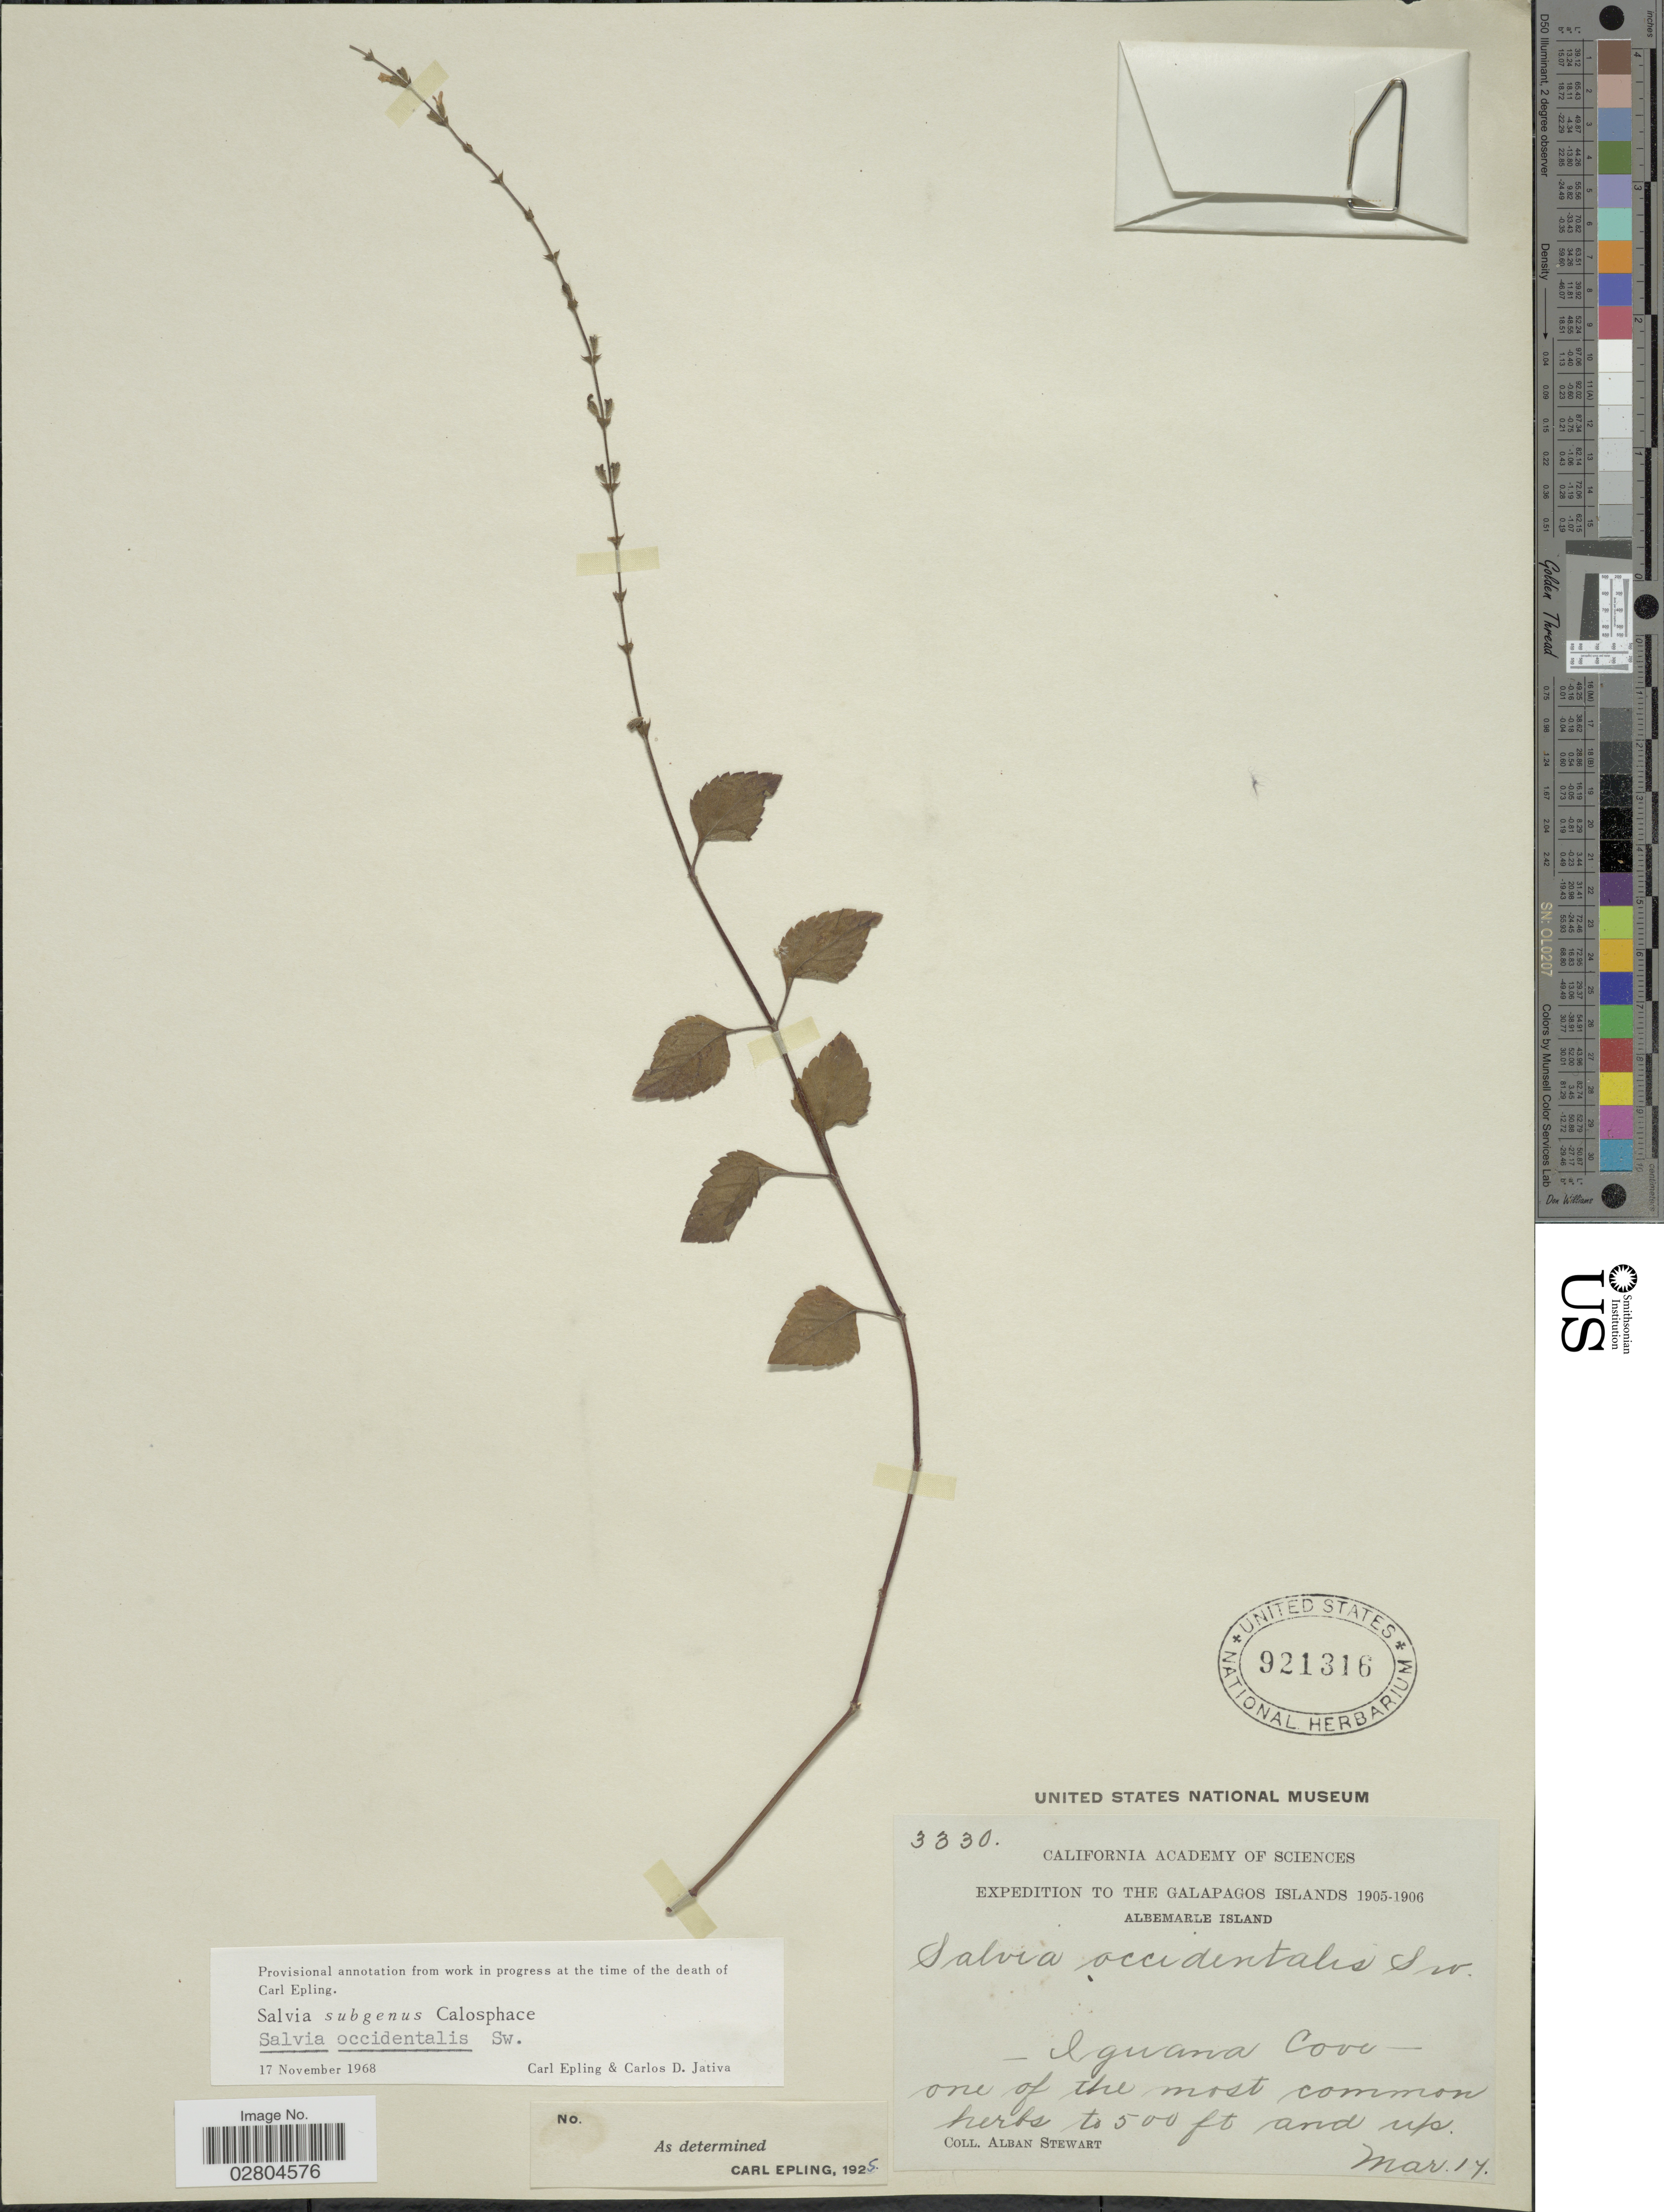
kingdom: Plantae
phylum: Tracheophyta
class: Magnoliopsida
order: Lamiales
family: Lamiaceae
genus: Salvia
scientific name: Salvia occidentalis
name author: Sw.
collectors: A. Stewart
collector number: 3330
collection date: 1905-03-17/1906-03-17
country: Ecuador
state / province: Colón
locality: The Galapagos Islands. Albemarle Island. Iguana Cove.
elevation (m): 152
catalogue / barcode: US 921316